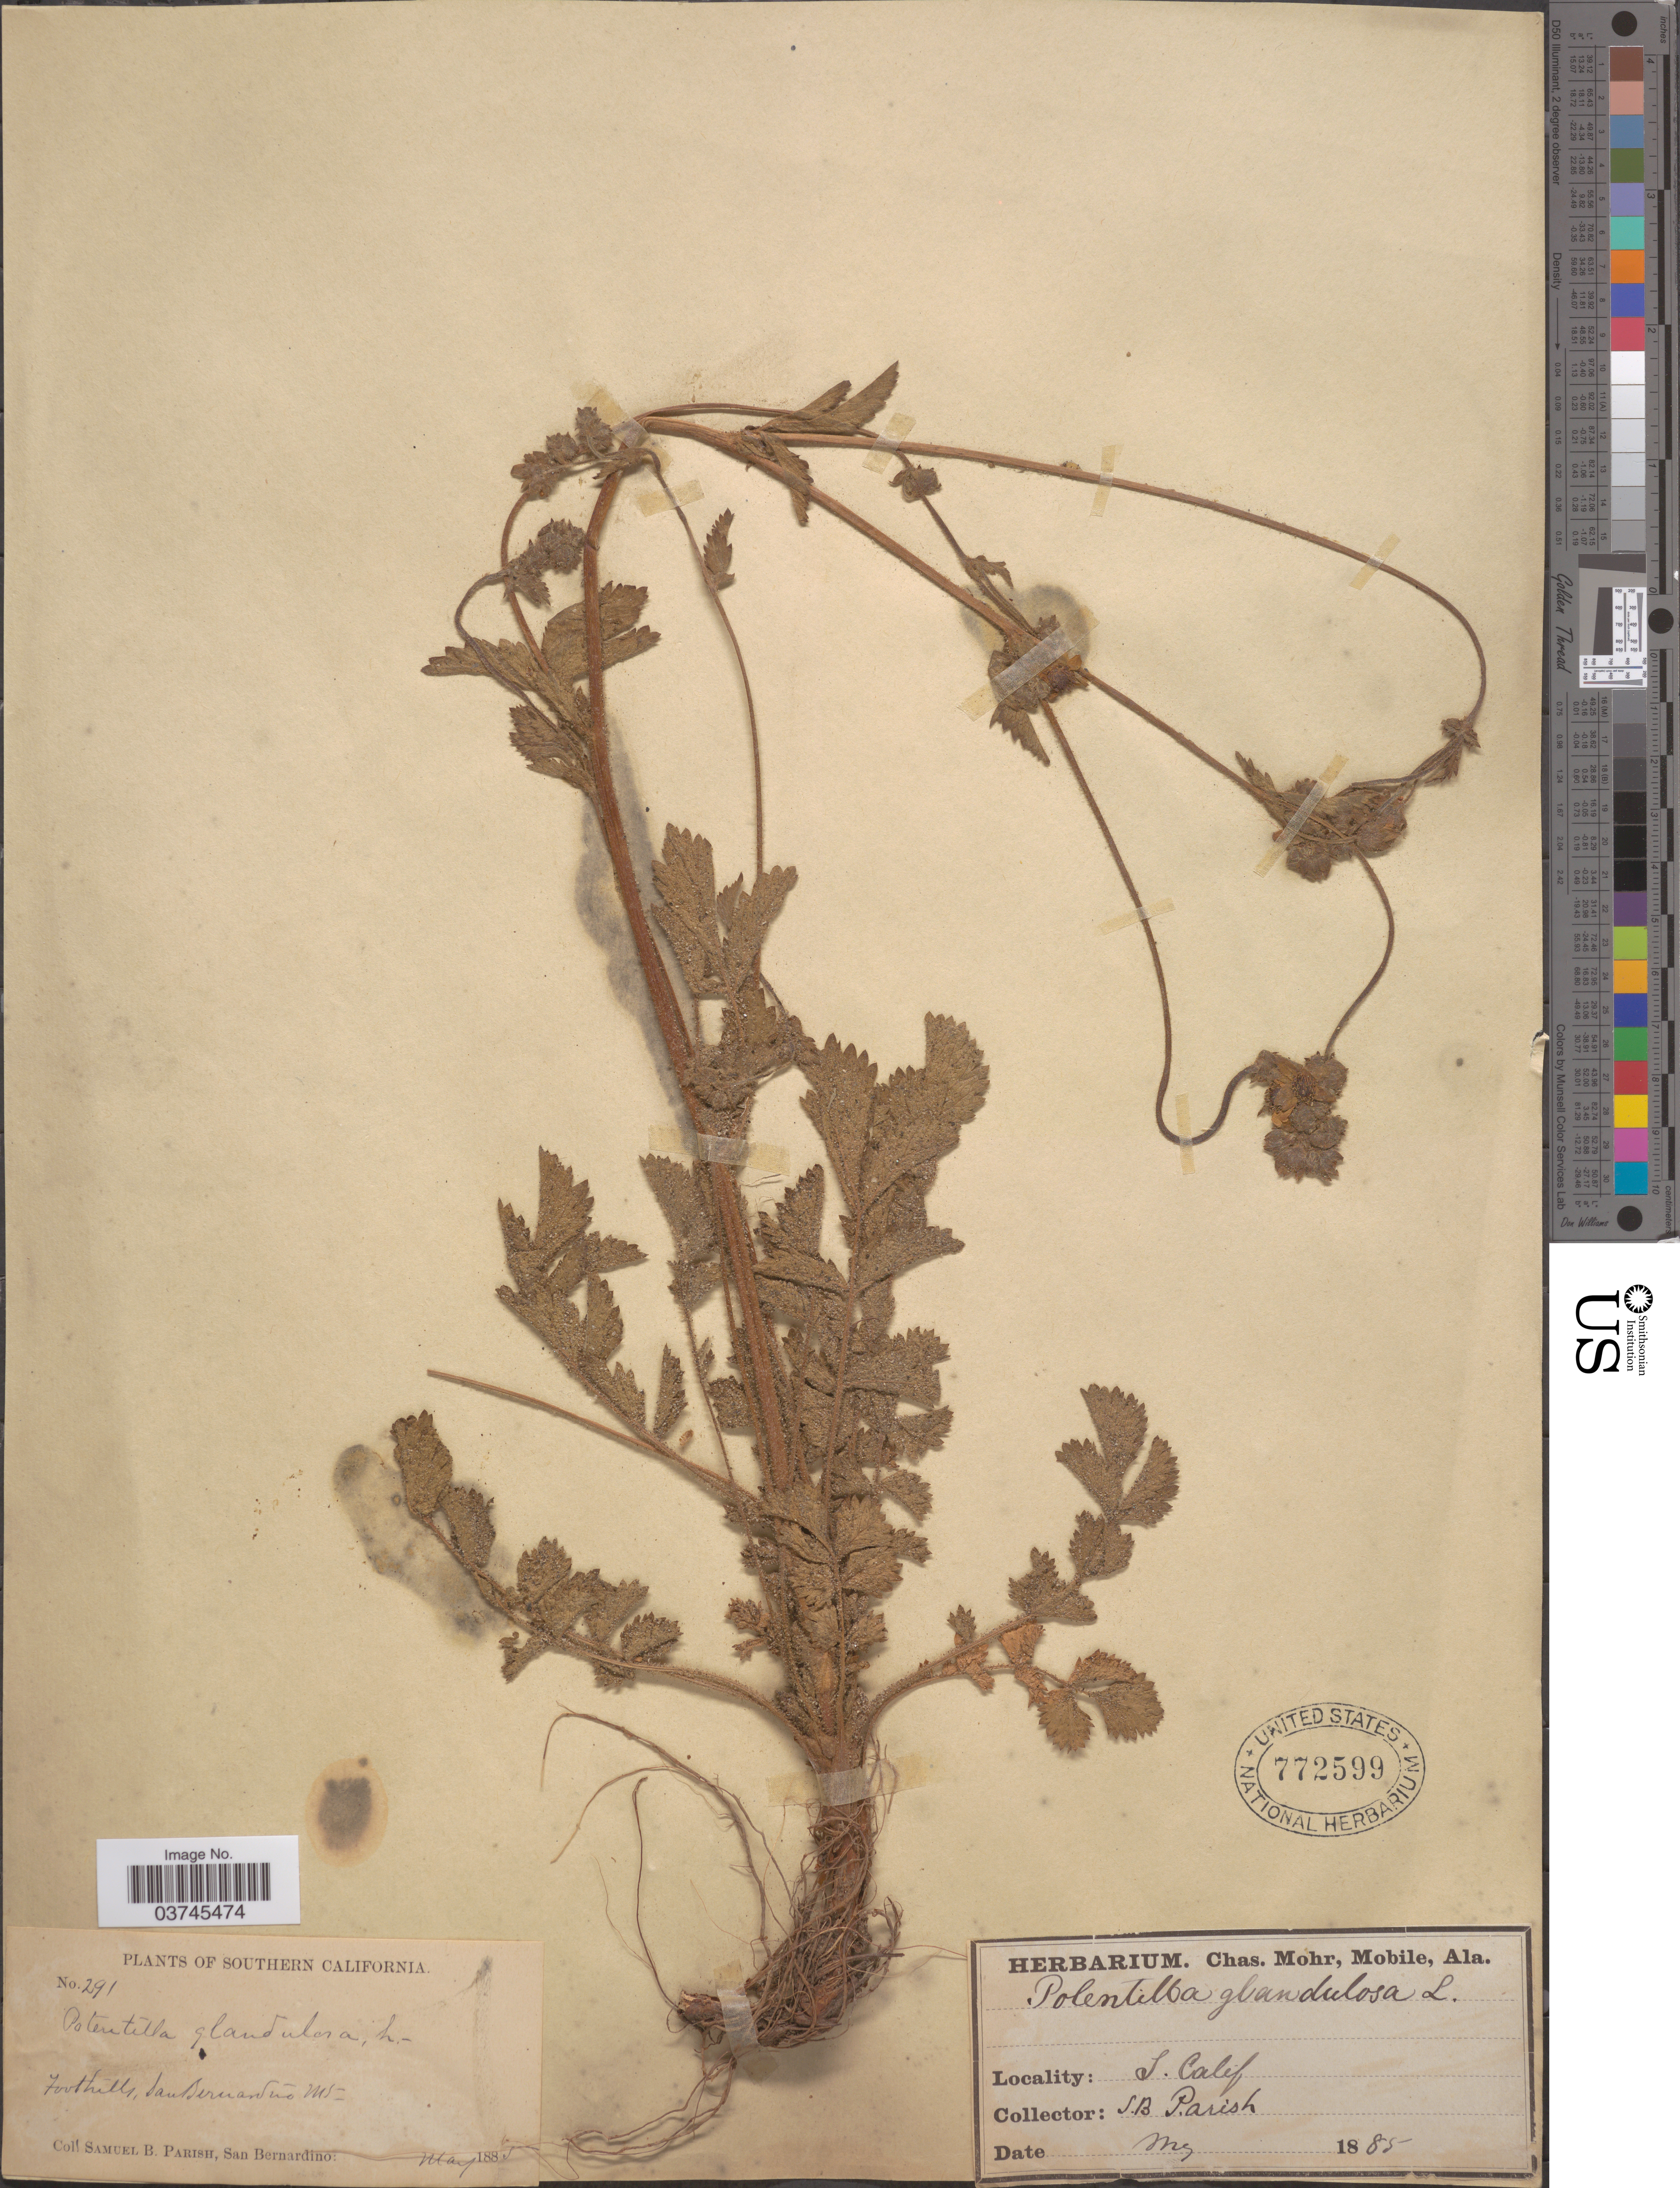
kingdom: Plantae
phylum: Tracheophyta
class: Magnoliopsida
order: Rosales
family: Rosaceae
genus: Drymocallis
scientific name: Drymocallis glandulosa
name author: (Lindl.) Rydb.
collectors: S. B. Parish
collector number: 291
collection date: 1885-05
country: United States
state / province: Mississippi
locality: Southern California. Foothills, San Bernardino Mt.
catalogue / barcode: US 772599